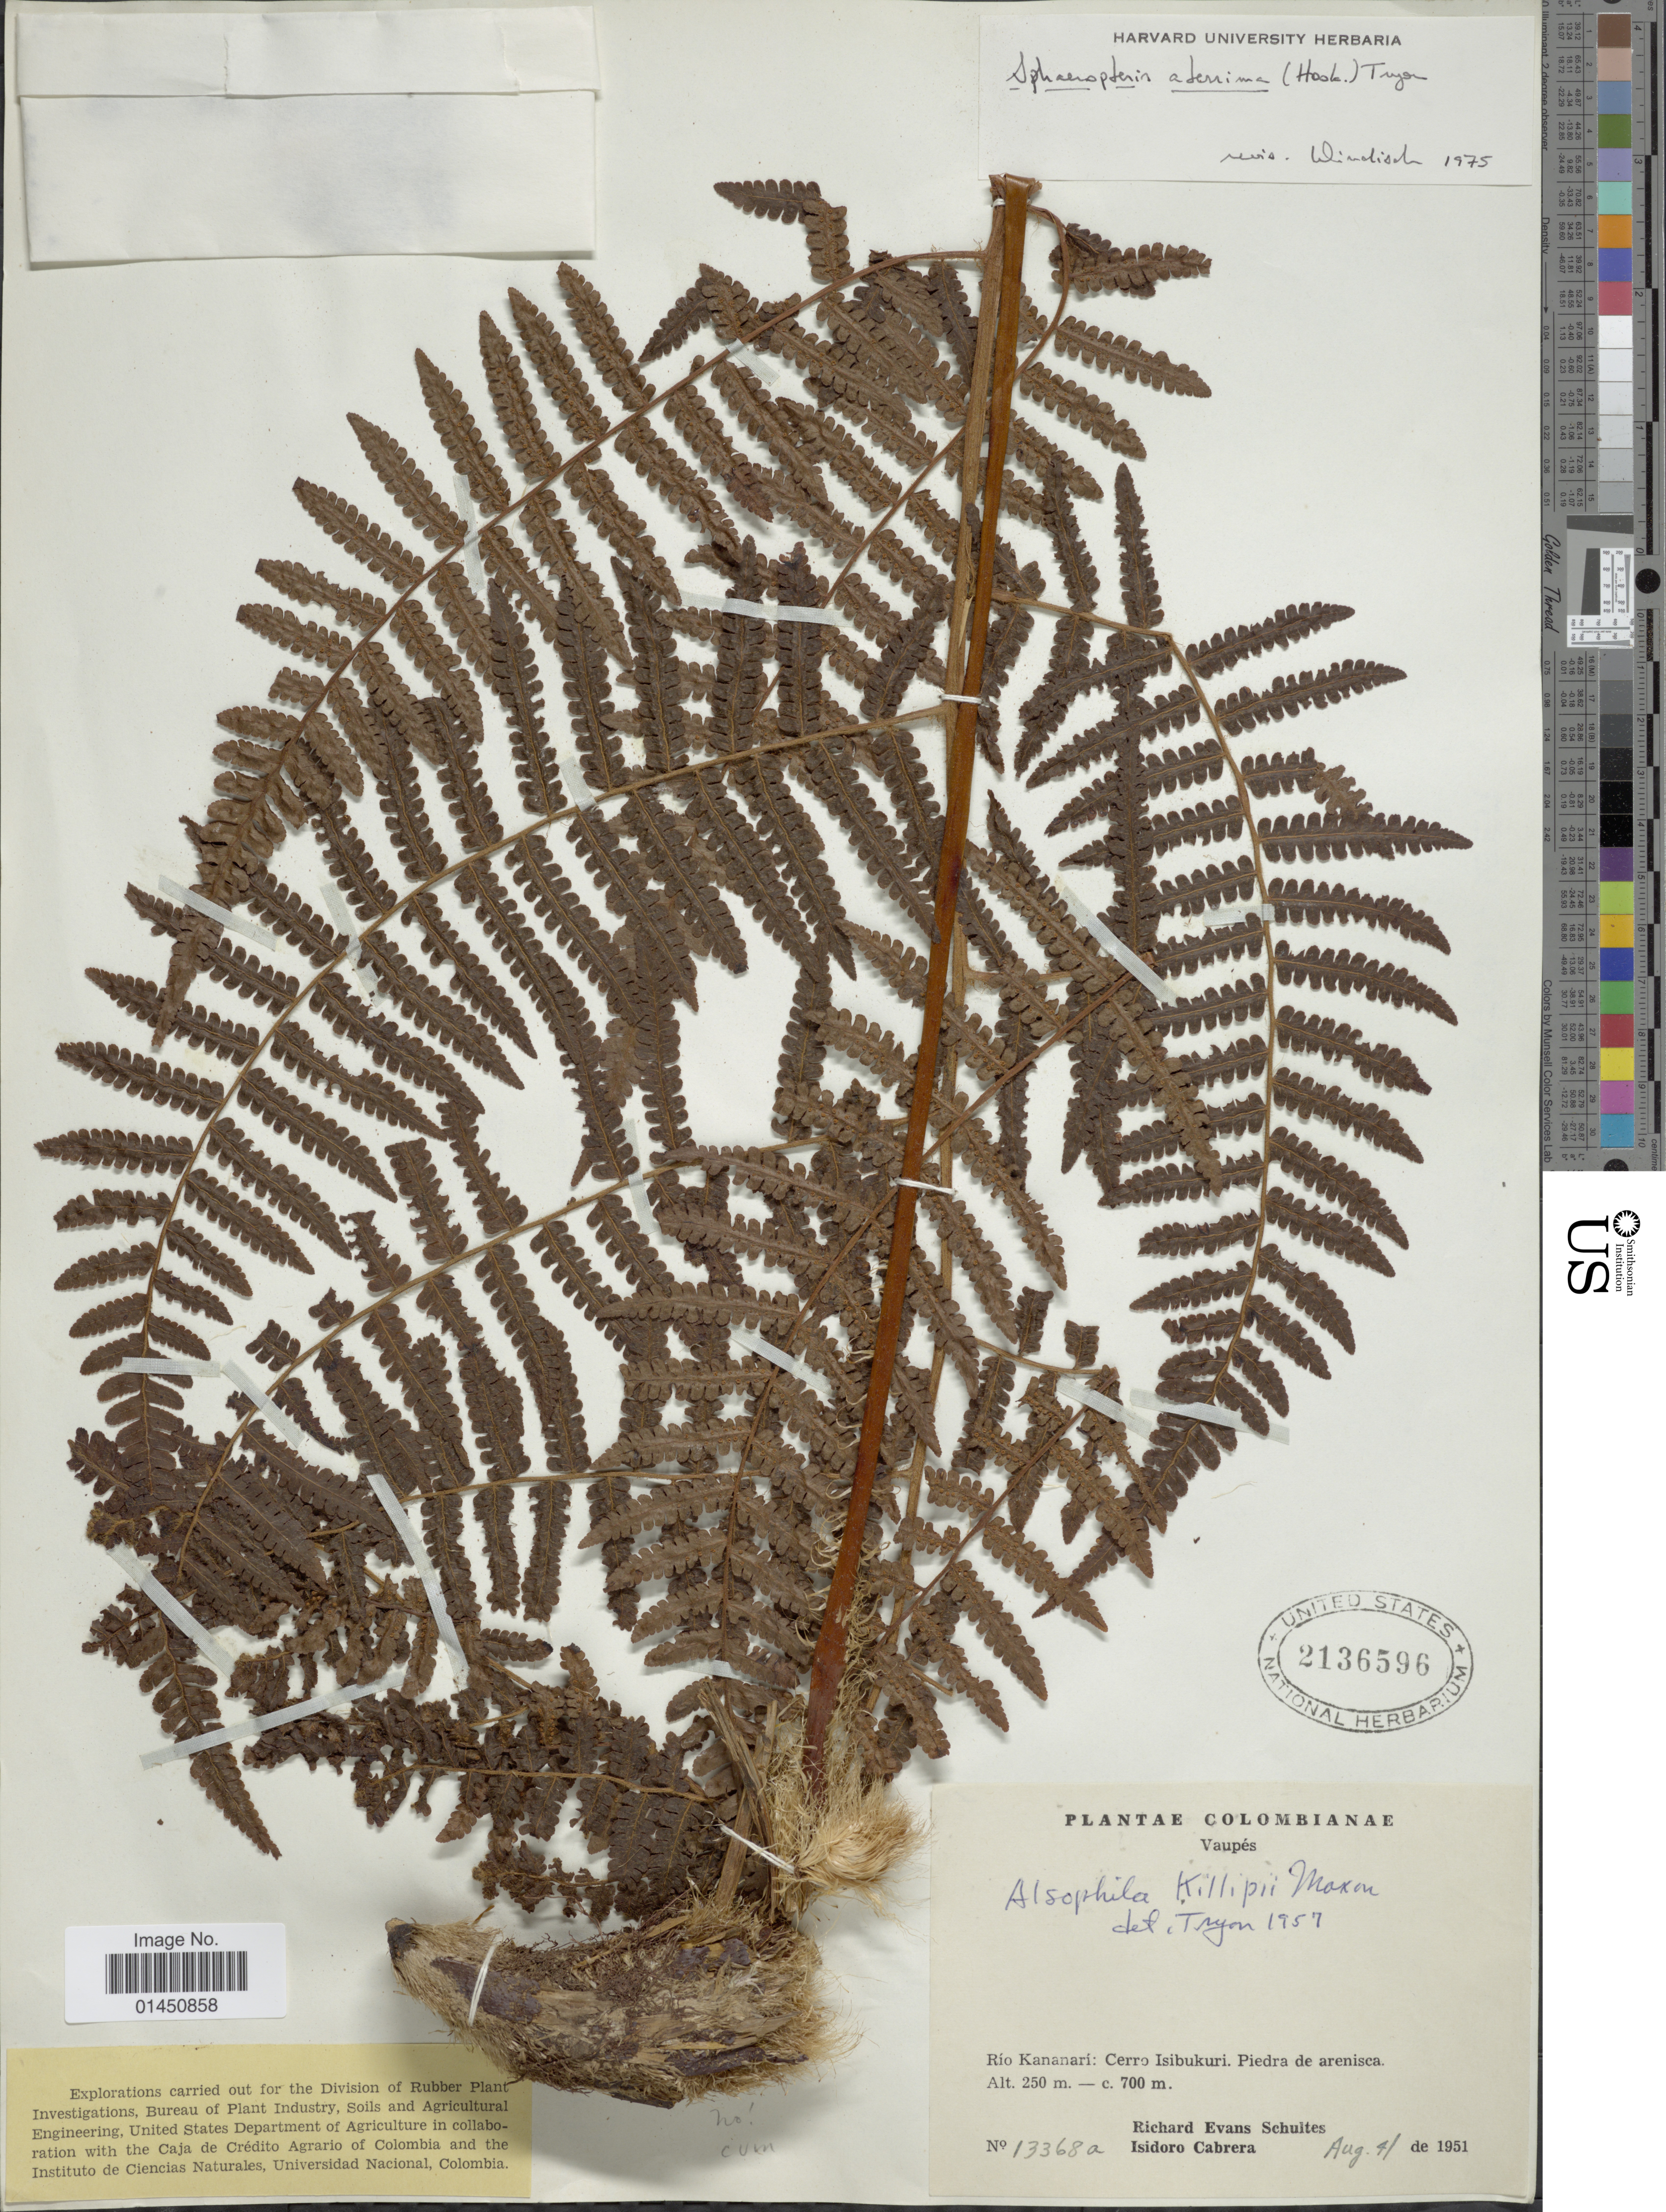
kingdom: Plantae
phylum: Tracheophyta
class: Polypodiopsida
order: Cyatheales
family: Cyatheaceae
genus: Cyathea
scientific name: Cyathea aterrima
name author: (Hook. ex Hook. & Baker) Domin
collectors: R. E. Schultes & I. Cabrera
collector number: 13368a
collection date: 1951-08-04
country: Colombia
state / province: Vaupés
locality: Rio Kananari. Cerro Isibukuri. Piedra de arenisca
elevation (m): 250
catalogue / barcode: US 2136596